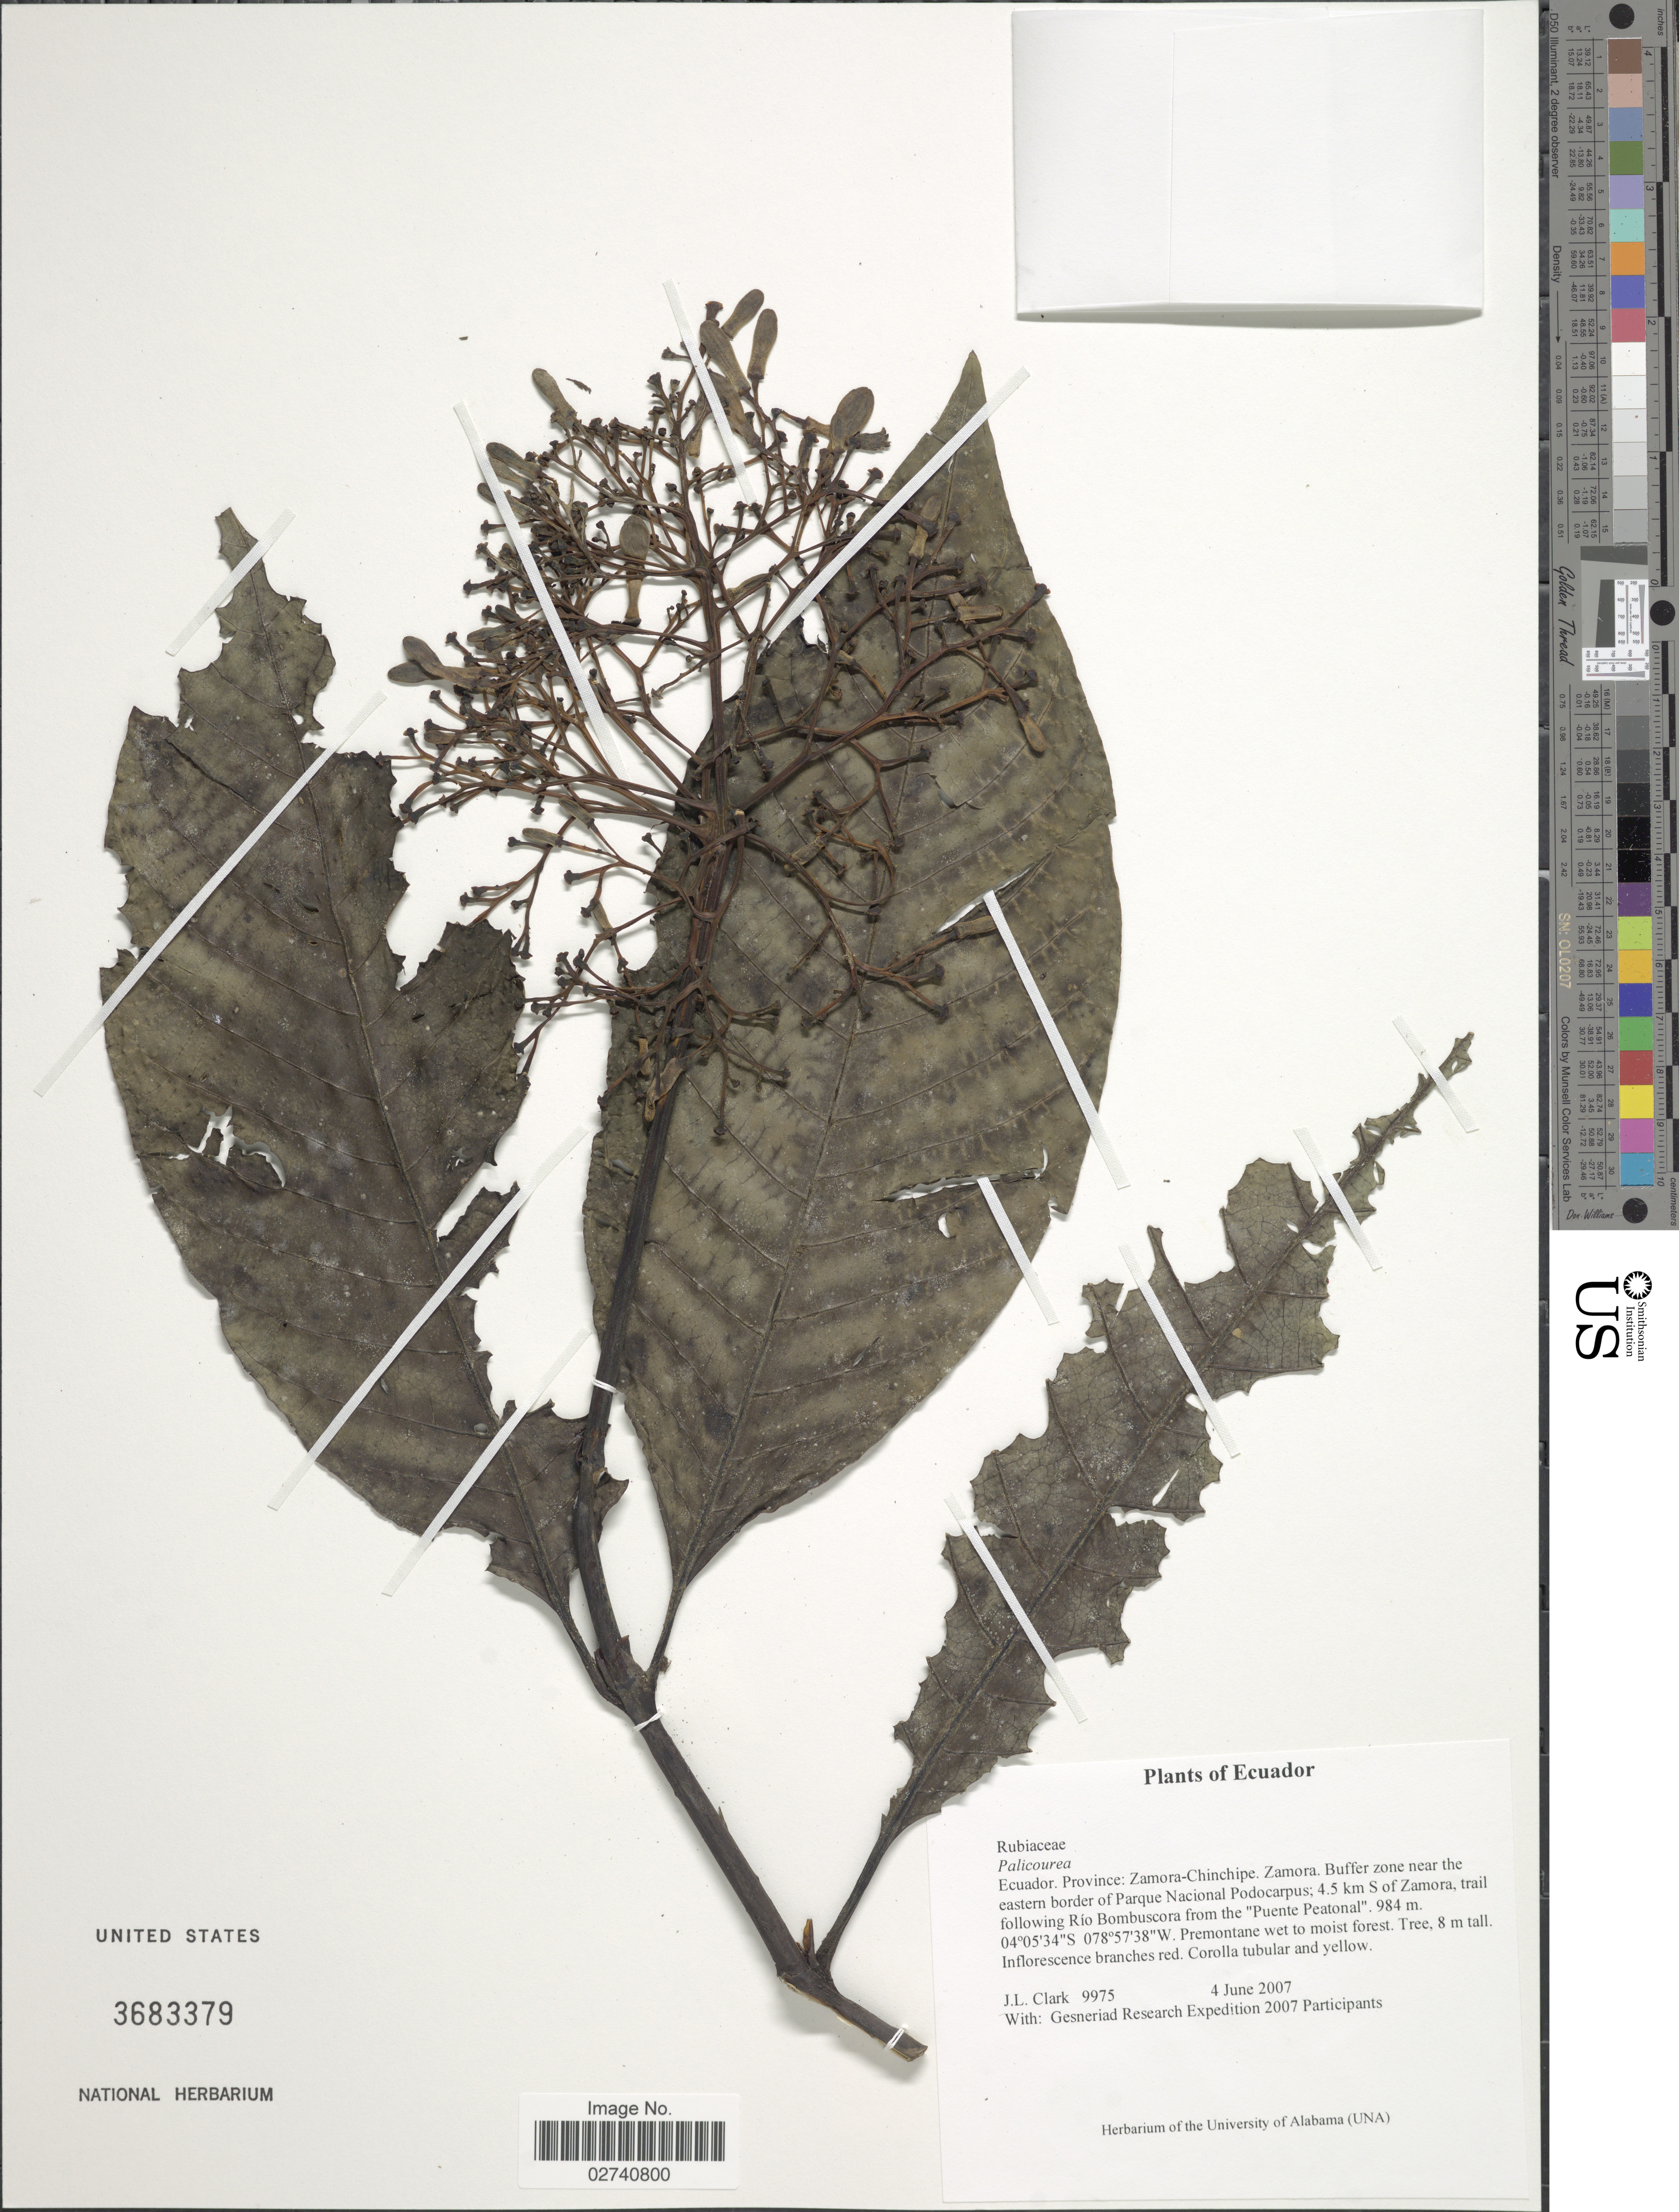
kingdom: Plantae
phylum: Tracheophyta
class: Magnoliopsida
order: Gentianales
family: Rubiaceae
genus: Palicourea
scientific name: Palicourea sp.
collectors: J. L. Clark & Gesneriad Research Expedition 2007 Participants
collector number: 9975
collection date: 2007-06-04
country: Ecuador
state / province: Zamora-Chinchipe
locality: Zamora. Buffer zone near the eastern border of Parque Nacional Podocarpus; 4.5 km S of Zamora, trail following Rio Bombuscora from the "Puente Peatonal"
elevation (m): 984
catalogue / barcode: US 3683379